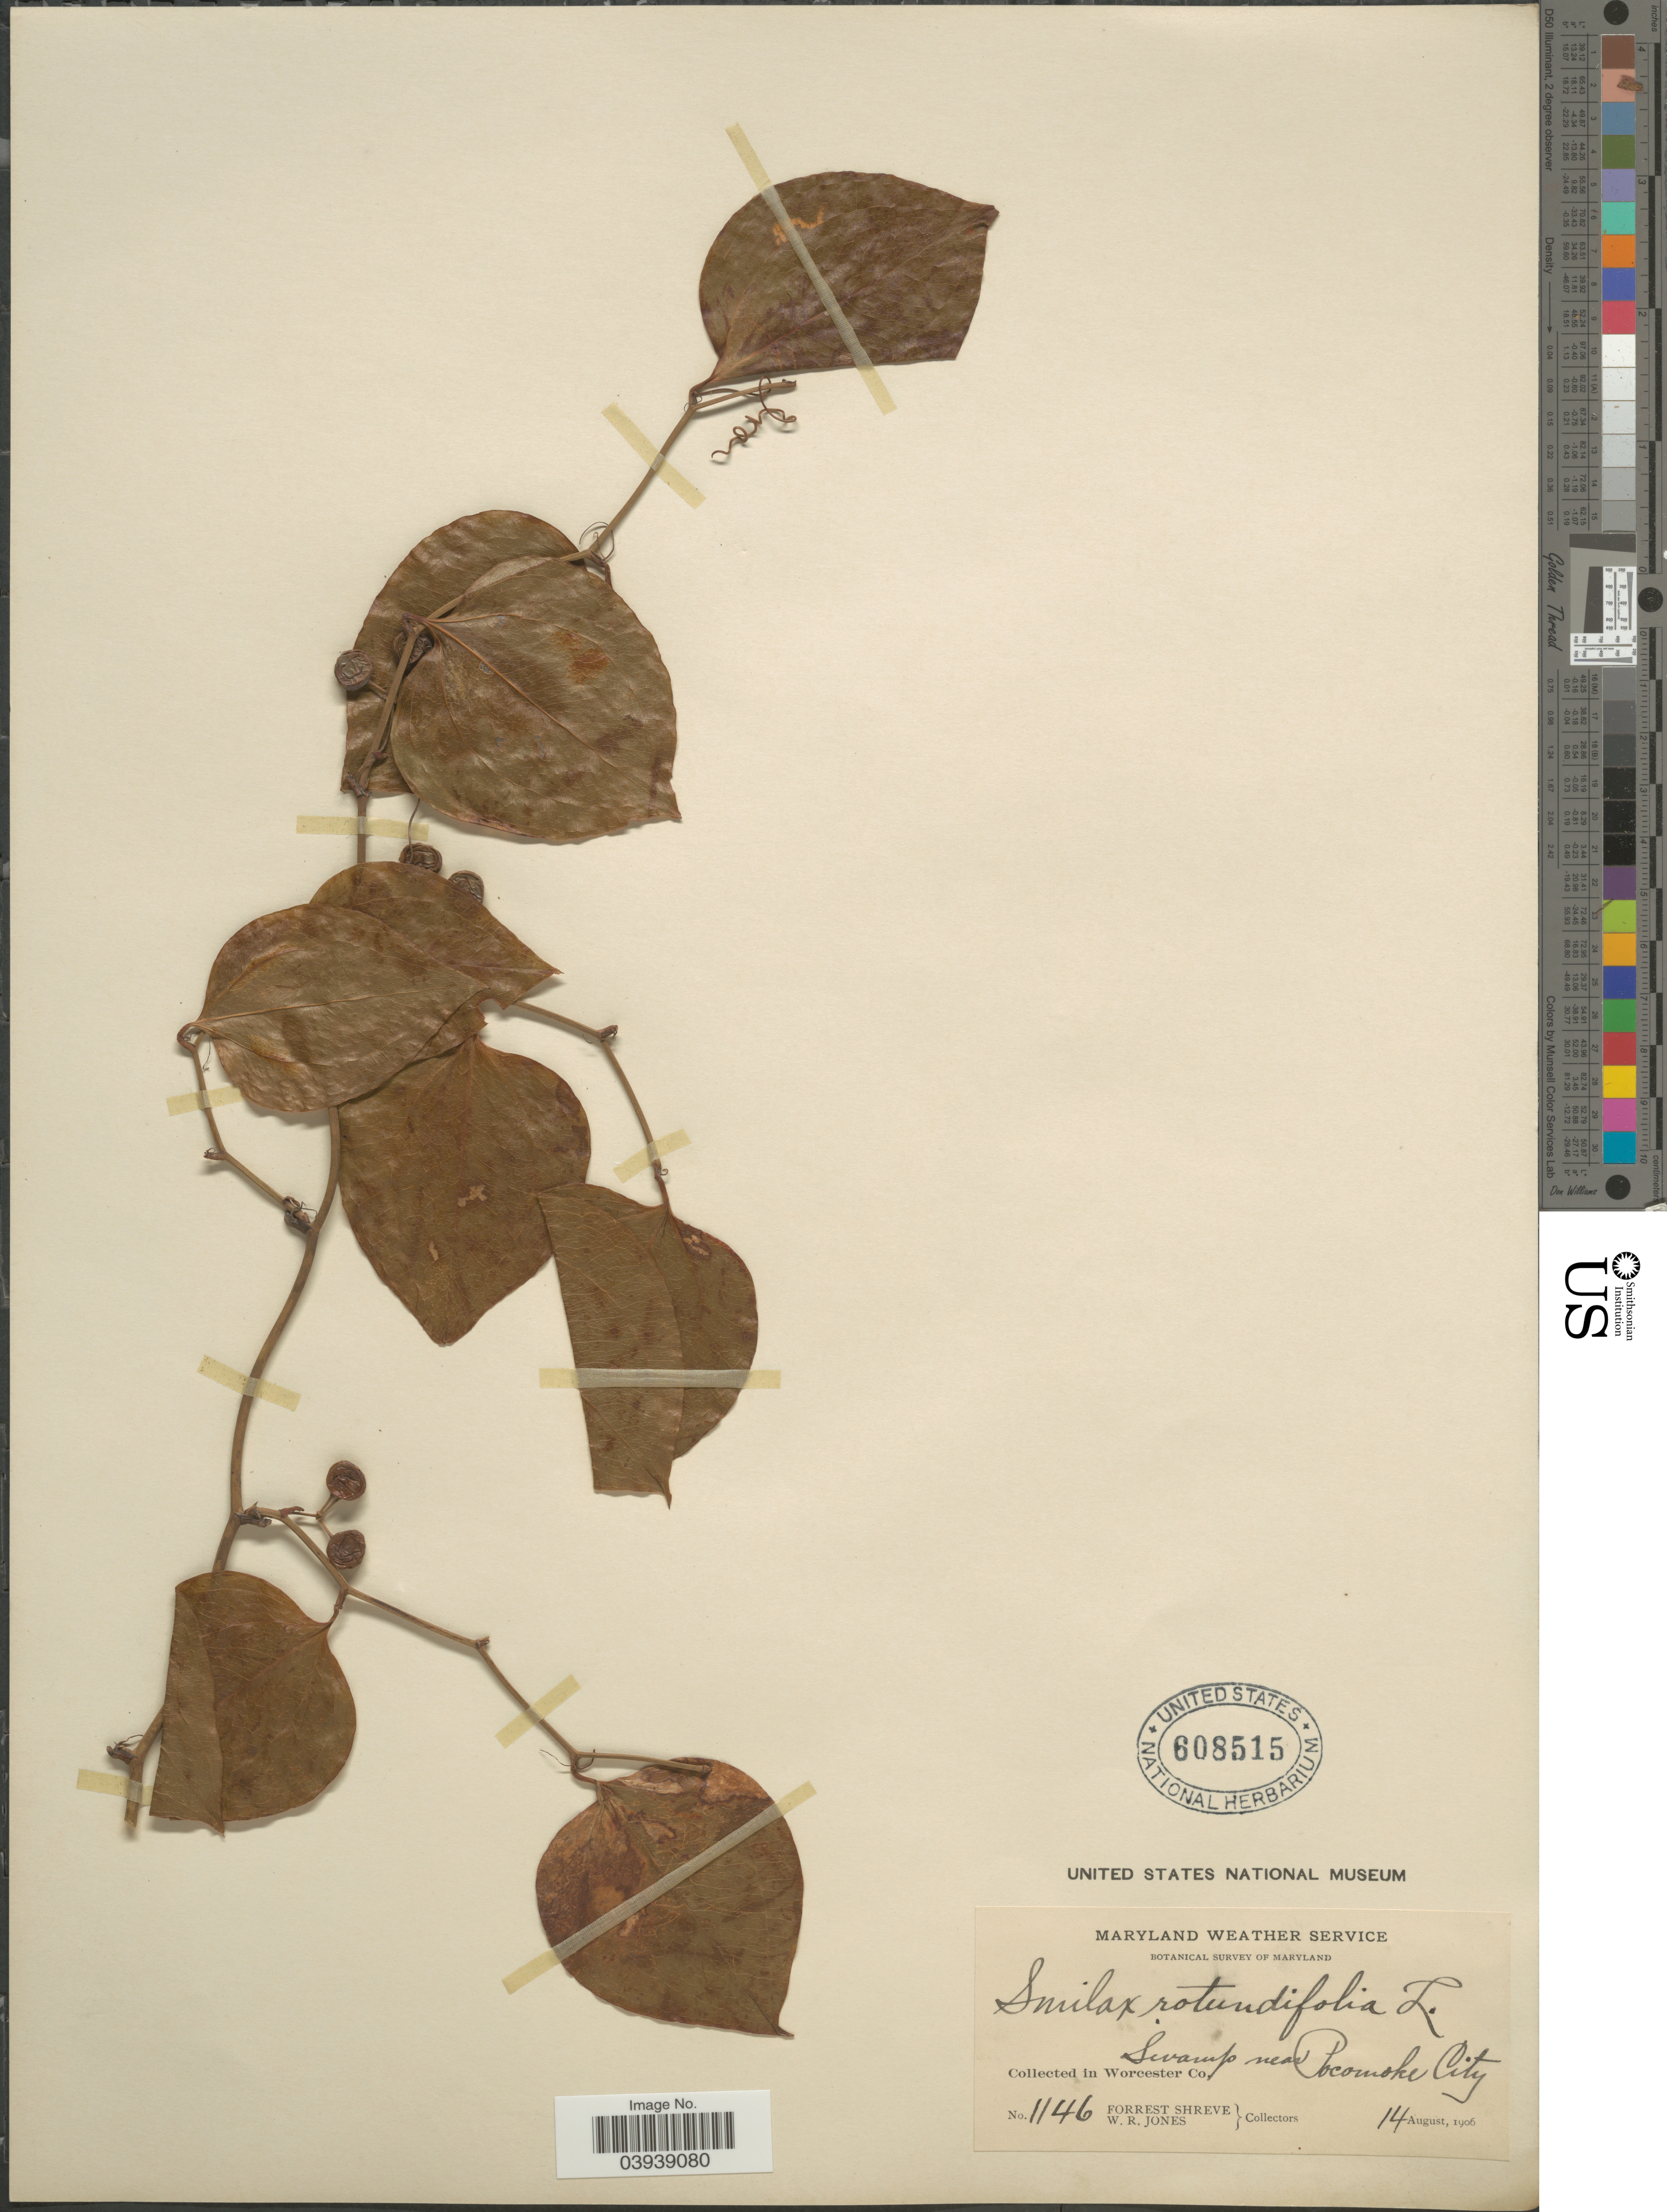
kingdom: Plantae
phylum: Tracheophyta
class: Liliopsida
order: Liliales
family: Smilacaceae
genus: Smilax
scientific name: Smilax rotundifolia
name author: L.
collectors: F. Shreve & W. R. Jones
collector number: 1146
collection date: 1906-08-14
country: United States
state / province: Maryland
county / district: Worcester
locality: Swamp near Pocomoke City. In Worcester Co.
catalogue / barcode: US 608515